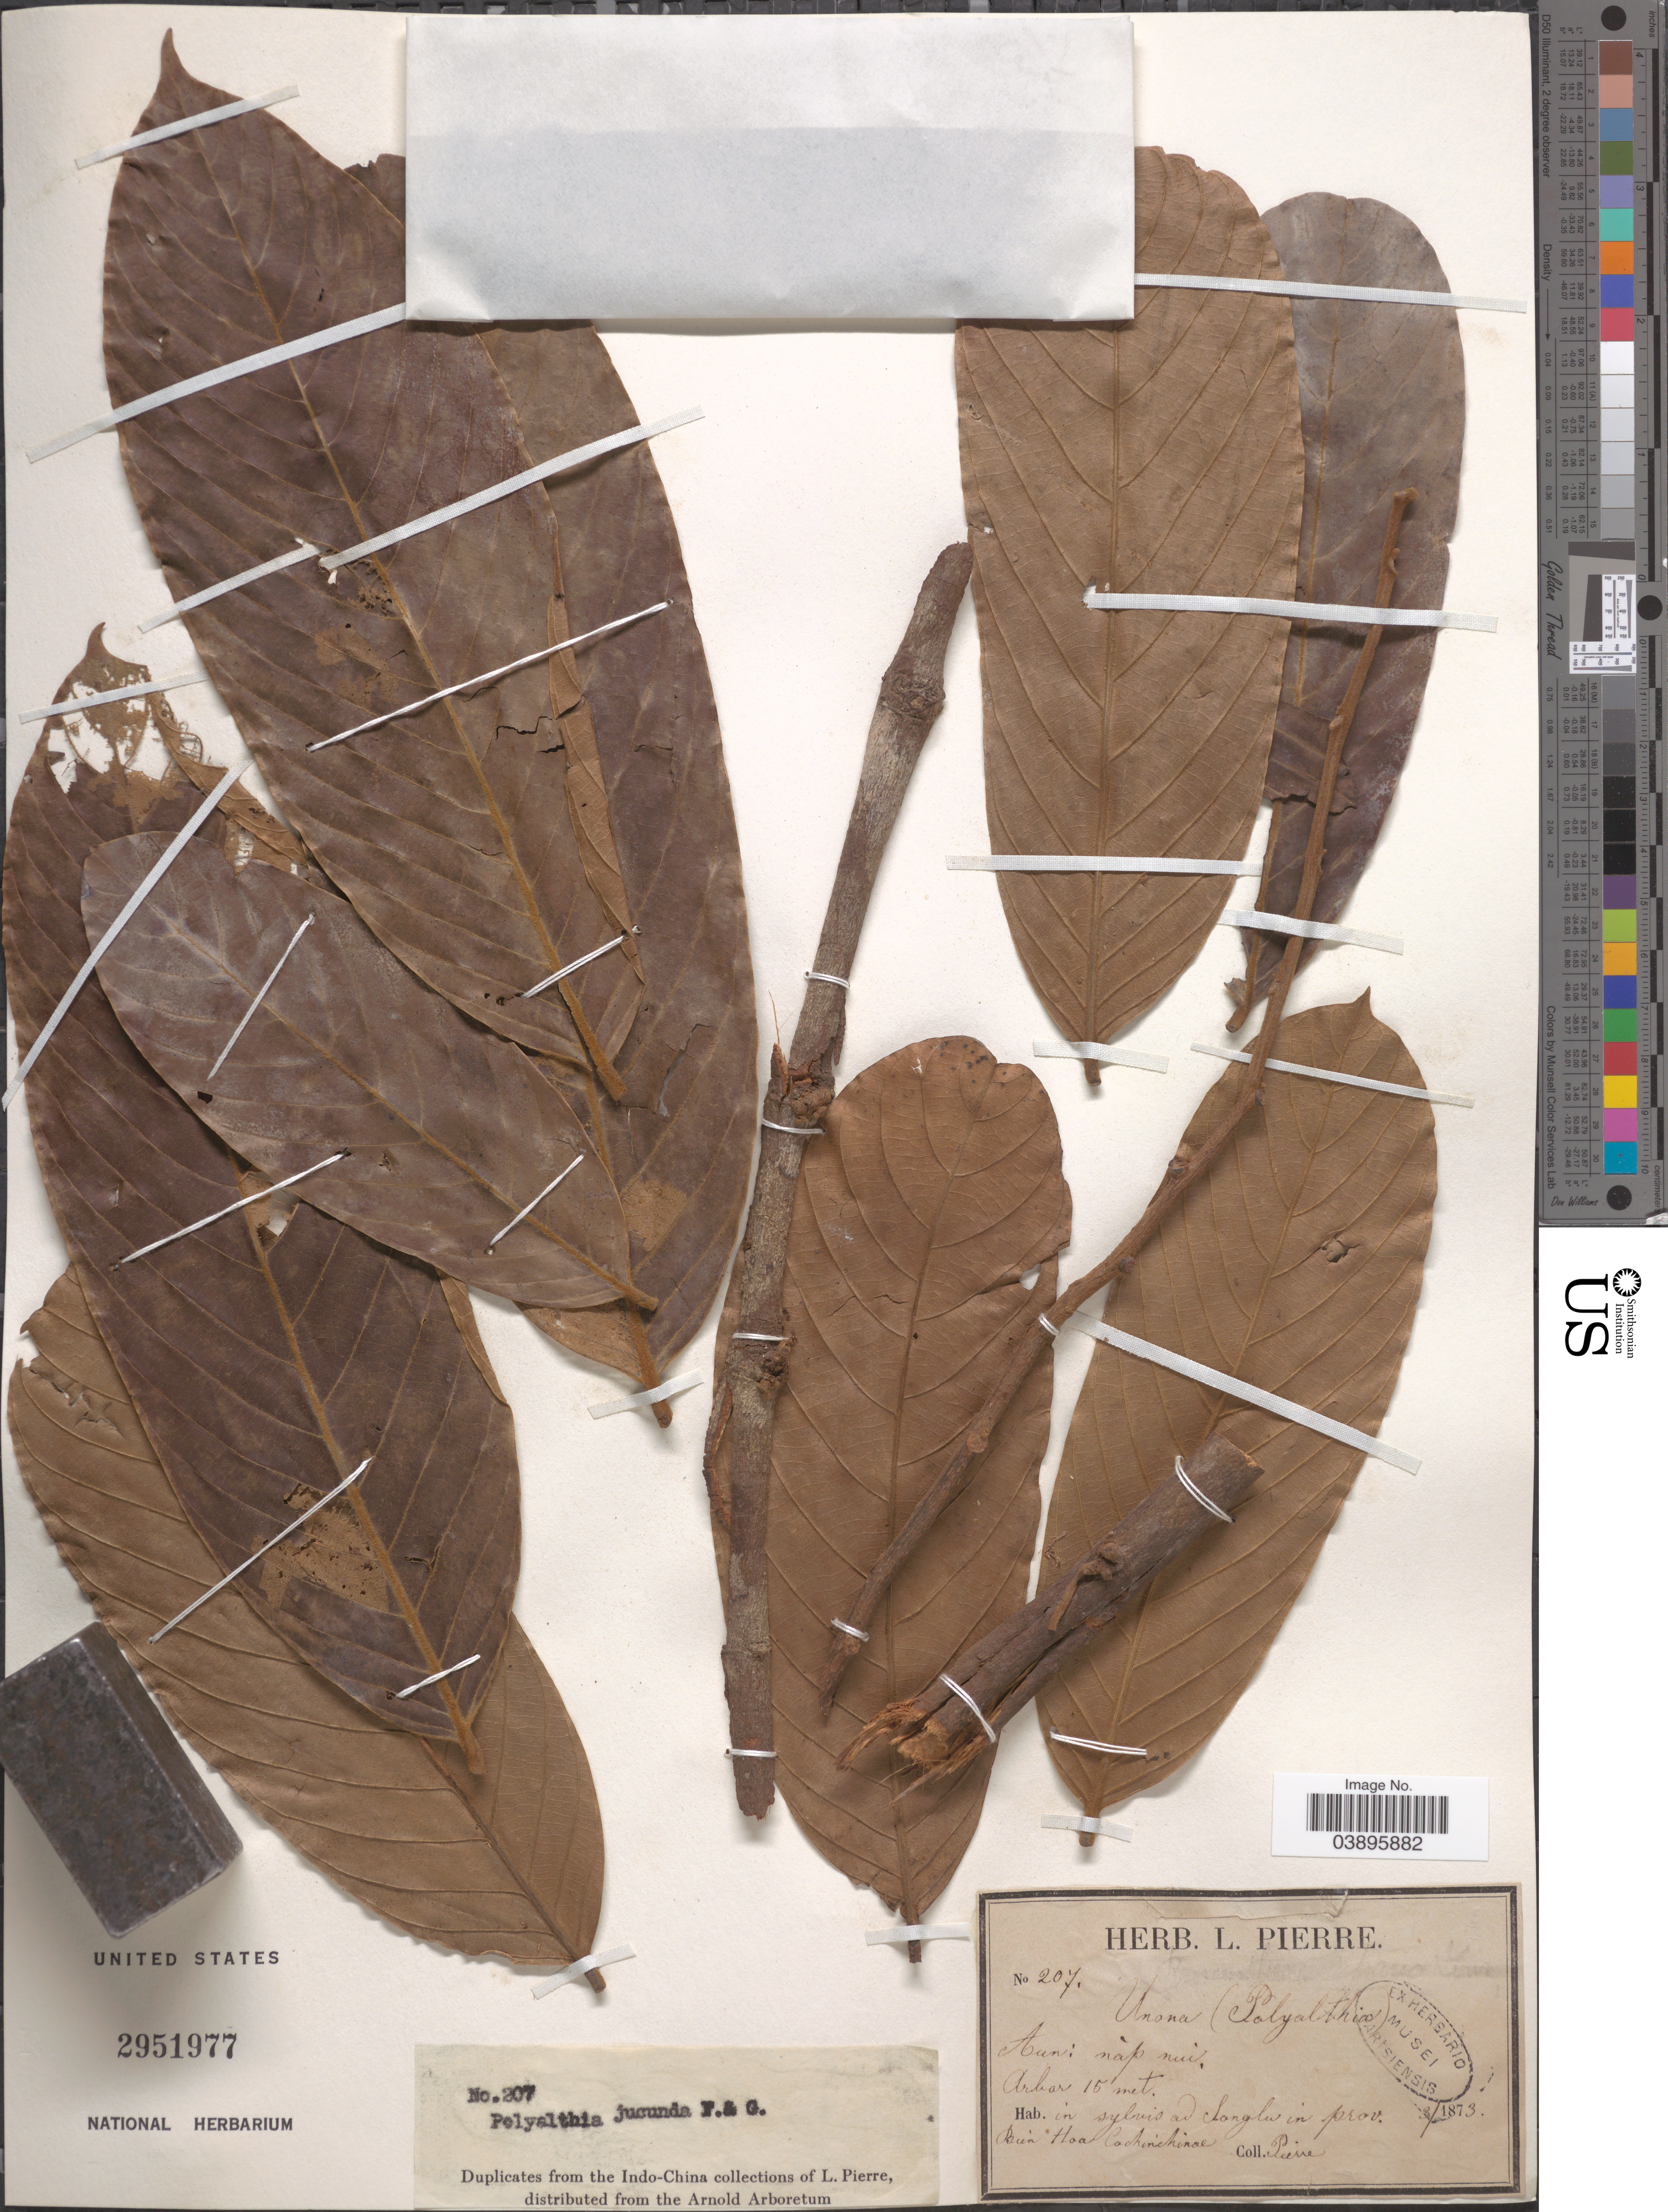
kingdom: Plantae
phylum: Tracheophyta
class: Magnoliopsida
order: Magnoliales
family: Annonaceae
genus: Polyalthia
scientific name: Polyalthia jucunda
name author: (Pierre) Finet & Gagnep.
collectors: L. Pierre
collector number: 207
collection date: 1873-03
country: Vietnam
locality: In sylvis ad Sanglu in prov. Bien Hoa Cochinchinae.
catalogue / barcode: US 2951977